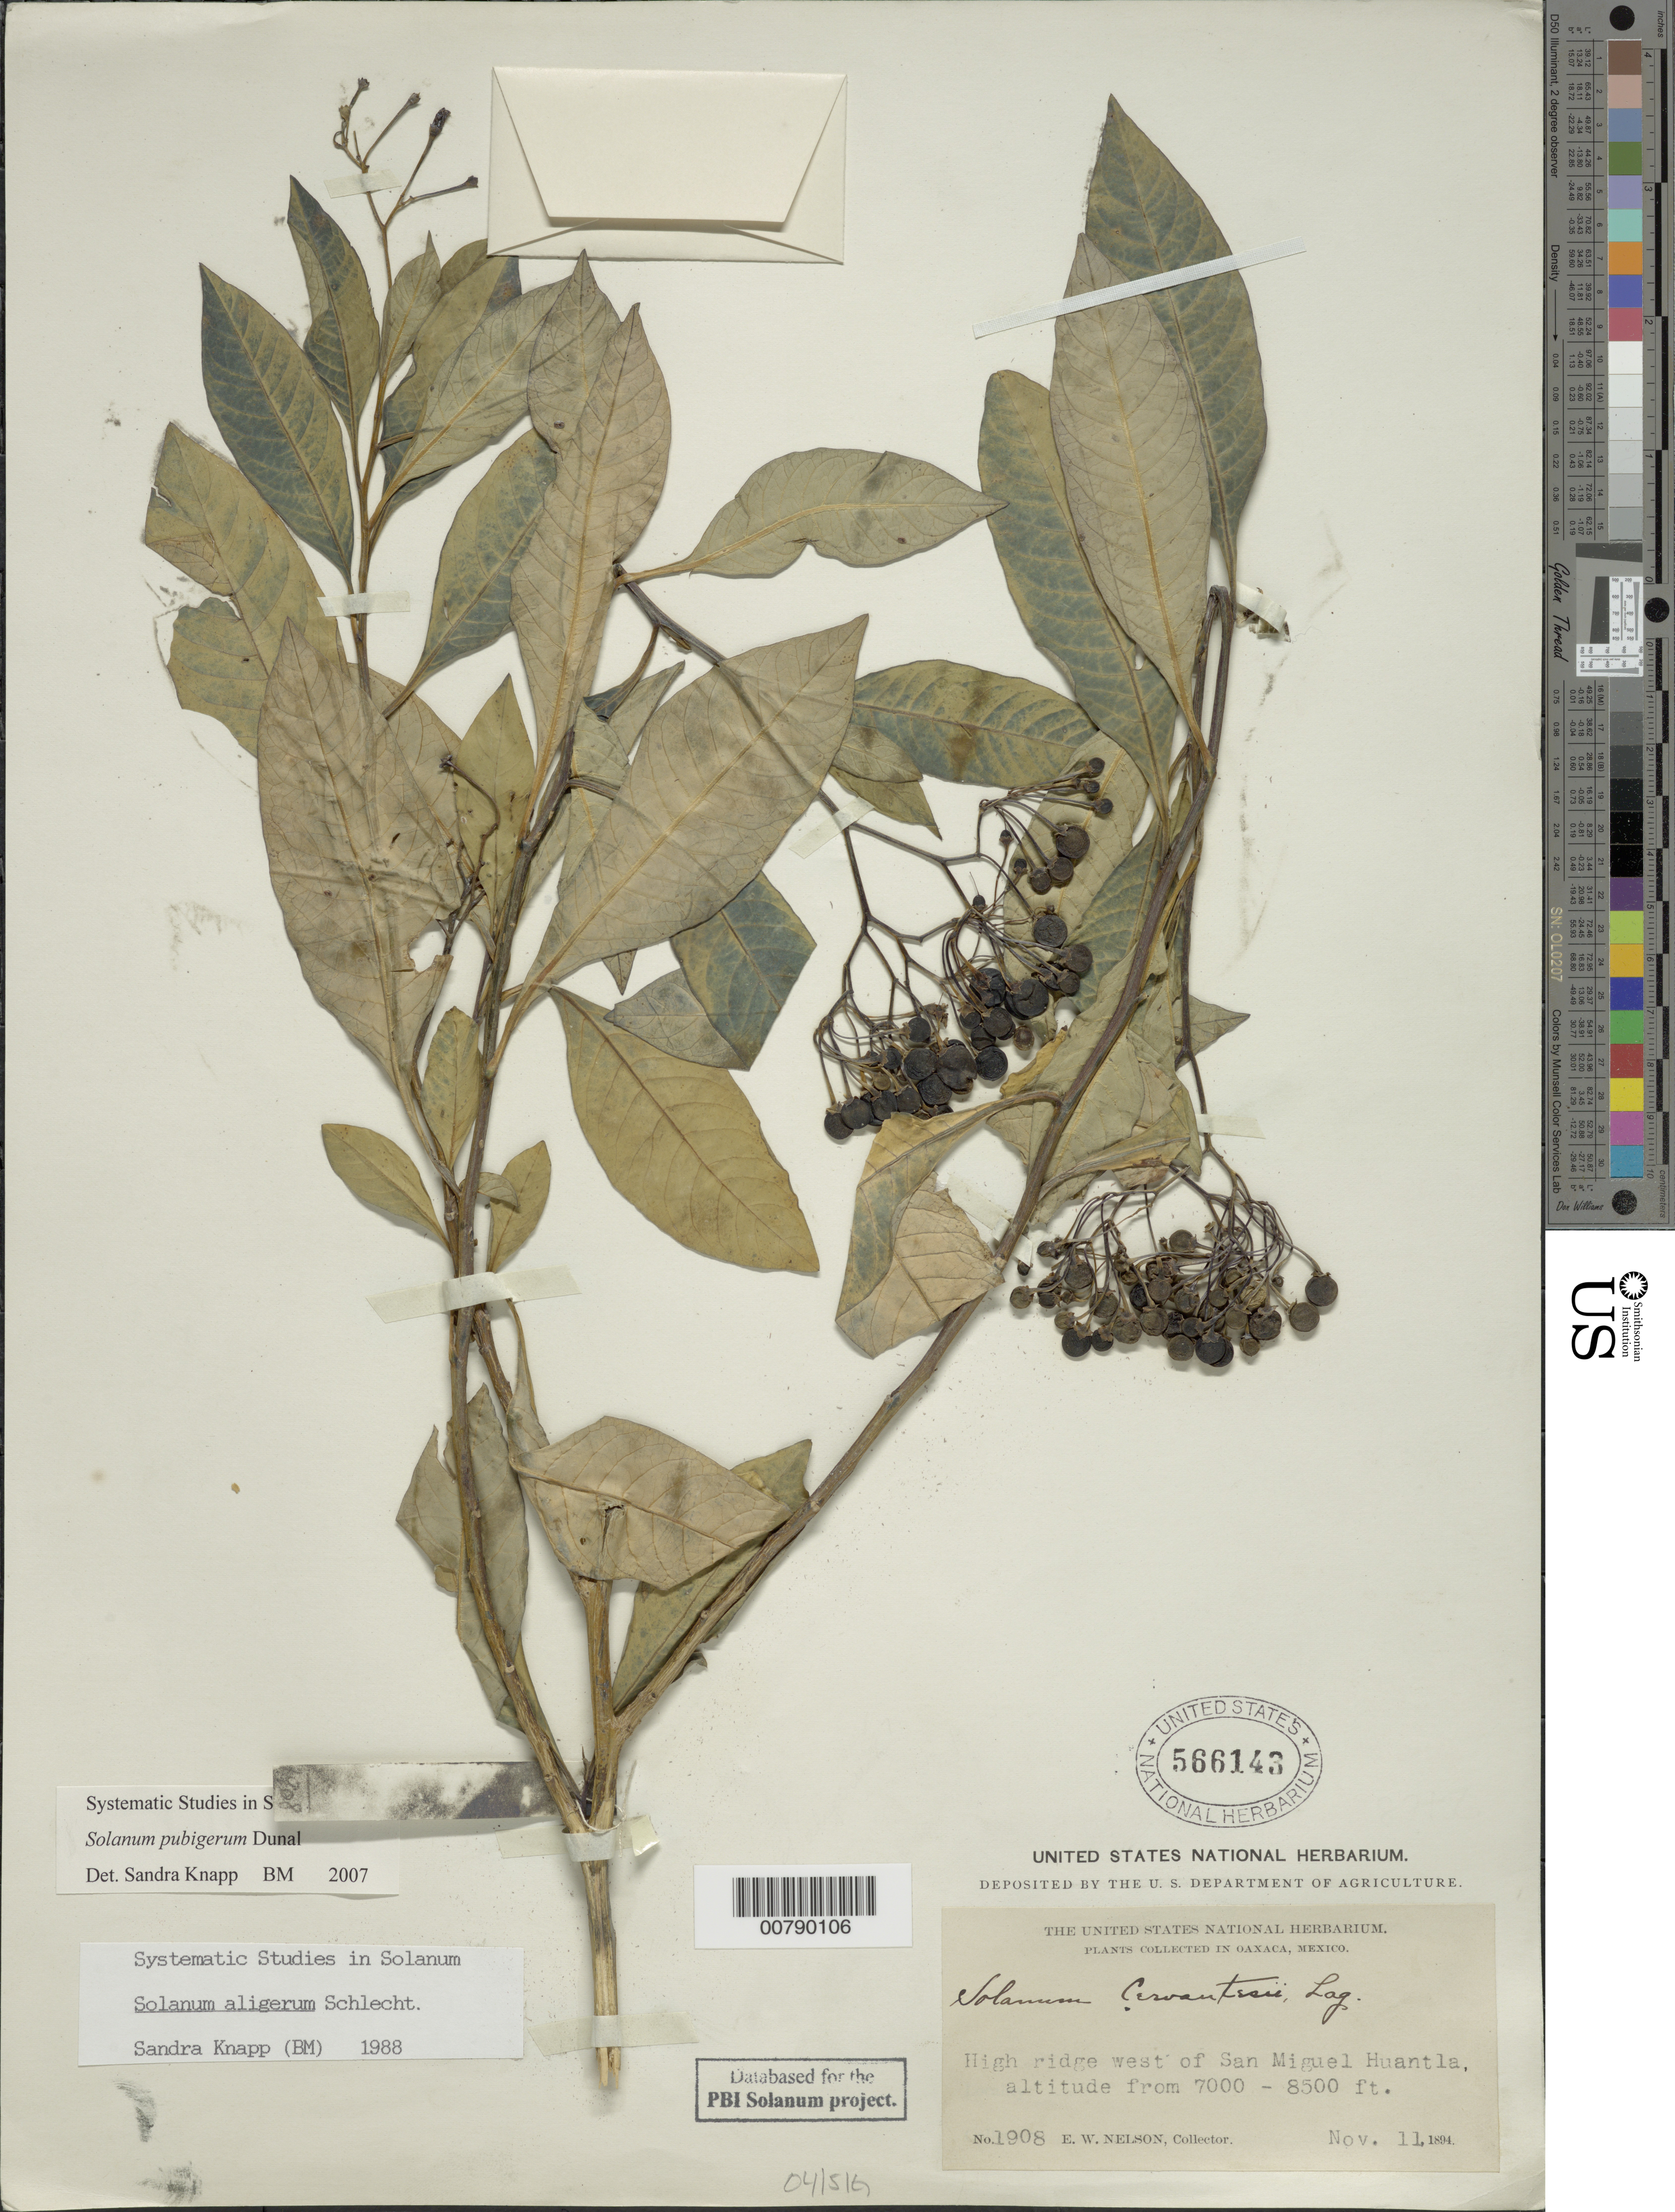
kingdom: Plantae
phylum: Tracheophyta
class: Magnoliopsida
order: Solanales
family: Solanaceae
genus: Solanum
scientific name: Solanum pubigerum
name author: Dunal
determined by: Knapp, S. D.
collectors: E. W. Nelson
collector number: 1908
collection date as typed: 11 Nov 1894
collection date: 1894-11-11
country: Mexico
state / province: Oaxaca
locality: high ridge west of san Miguel Huantla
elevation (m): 2134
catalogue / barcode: US 566143